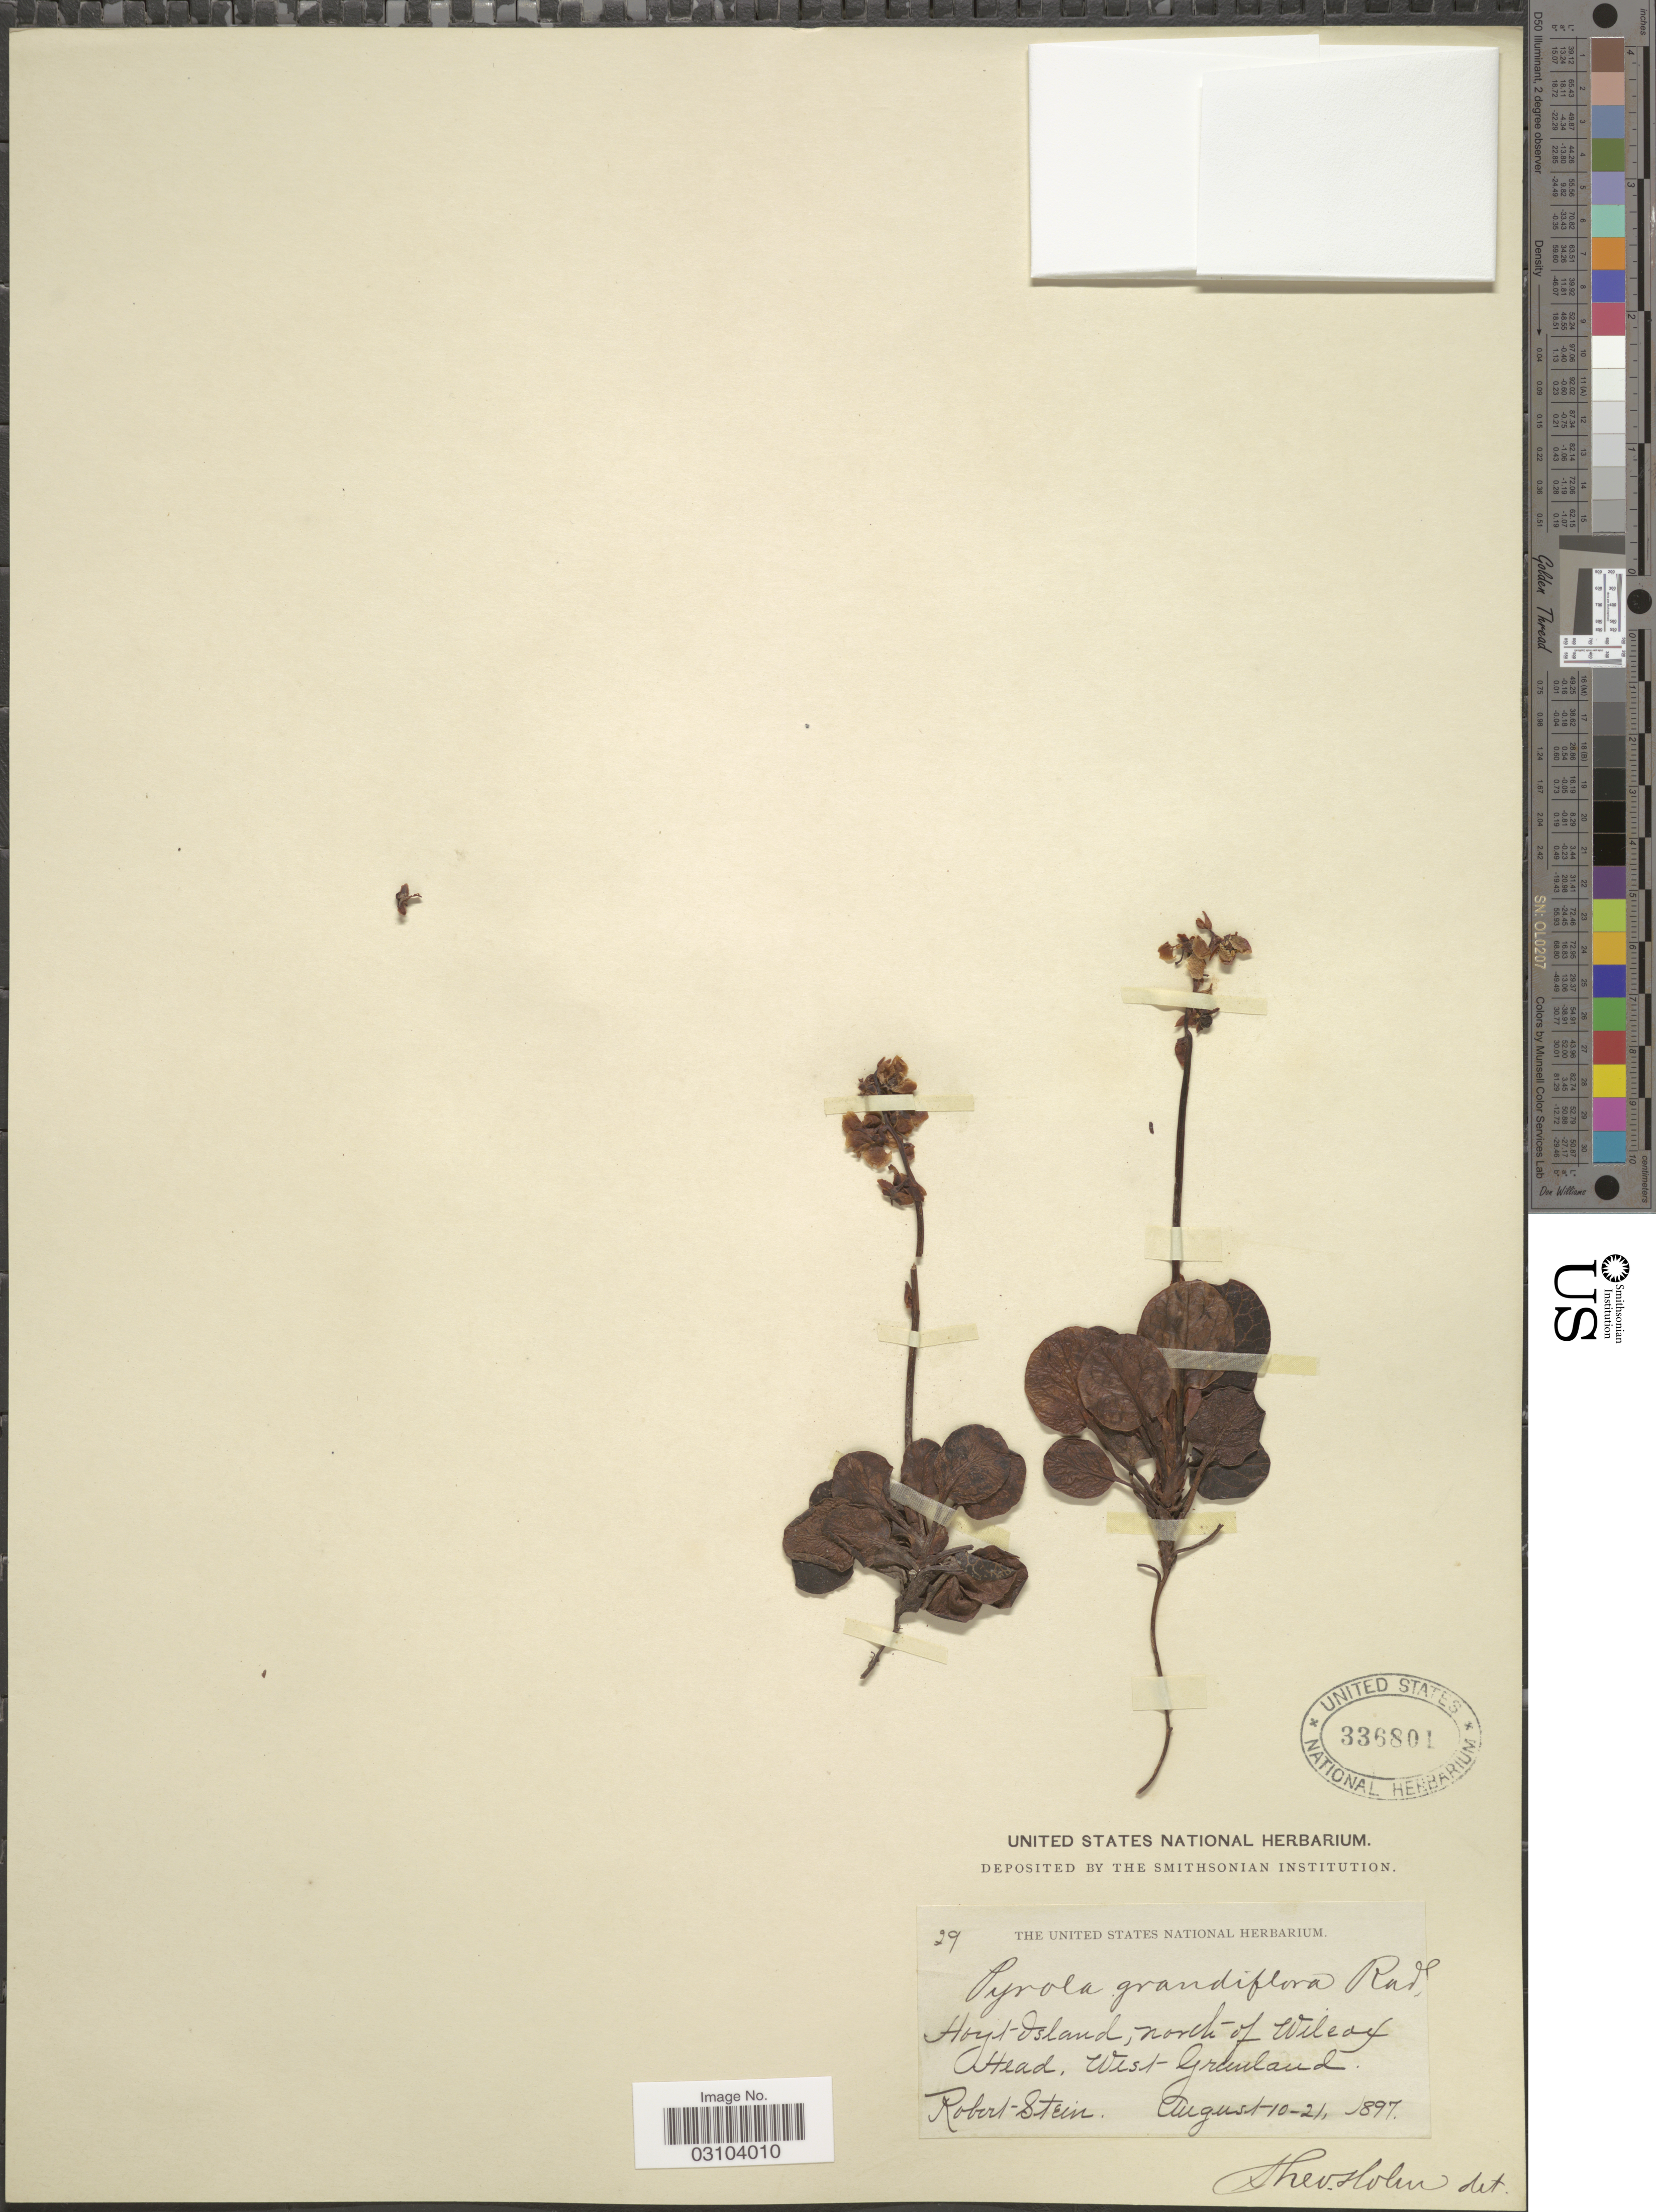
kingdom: Plantae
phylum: Tracheophyta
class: Magnoliopsida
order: Ericales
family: Ericaceae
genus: Pyrola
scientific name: Pyrola grandiflora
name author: Radius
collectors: R. Stein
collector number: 29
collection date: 1897-08-10/1897-08-21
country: Greenland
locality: Hoyt Island, north of Wilcox Head, West Greenland.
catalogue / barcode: US 336801